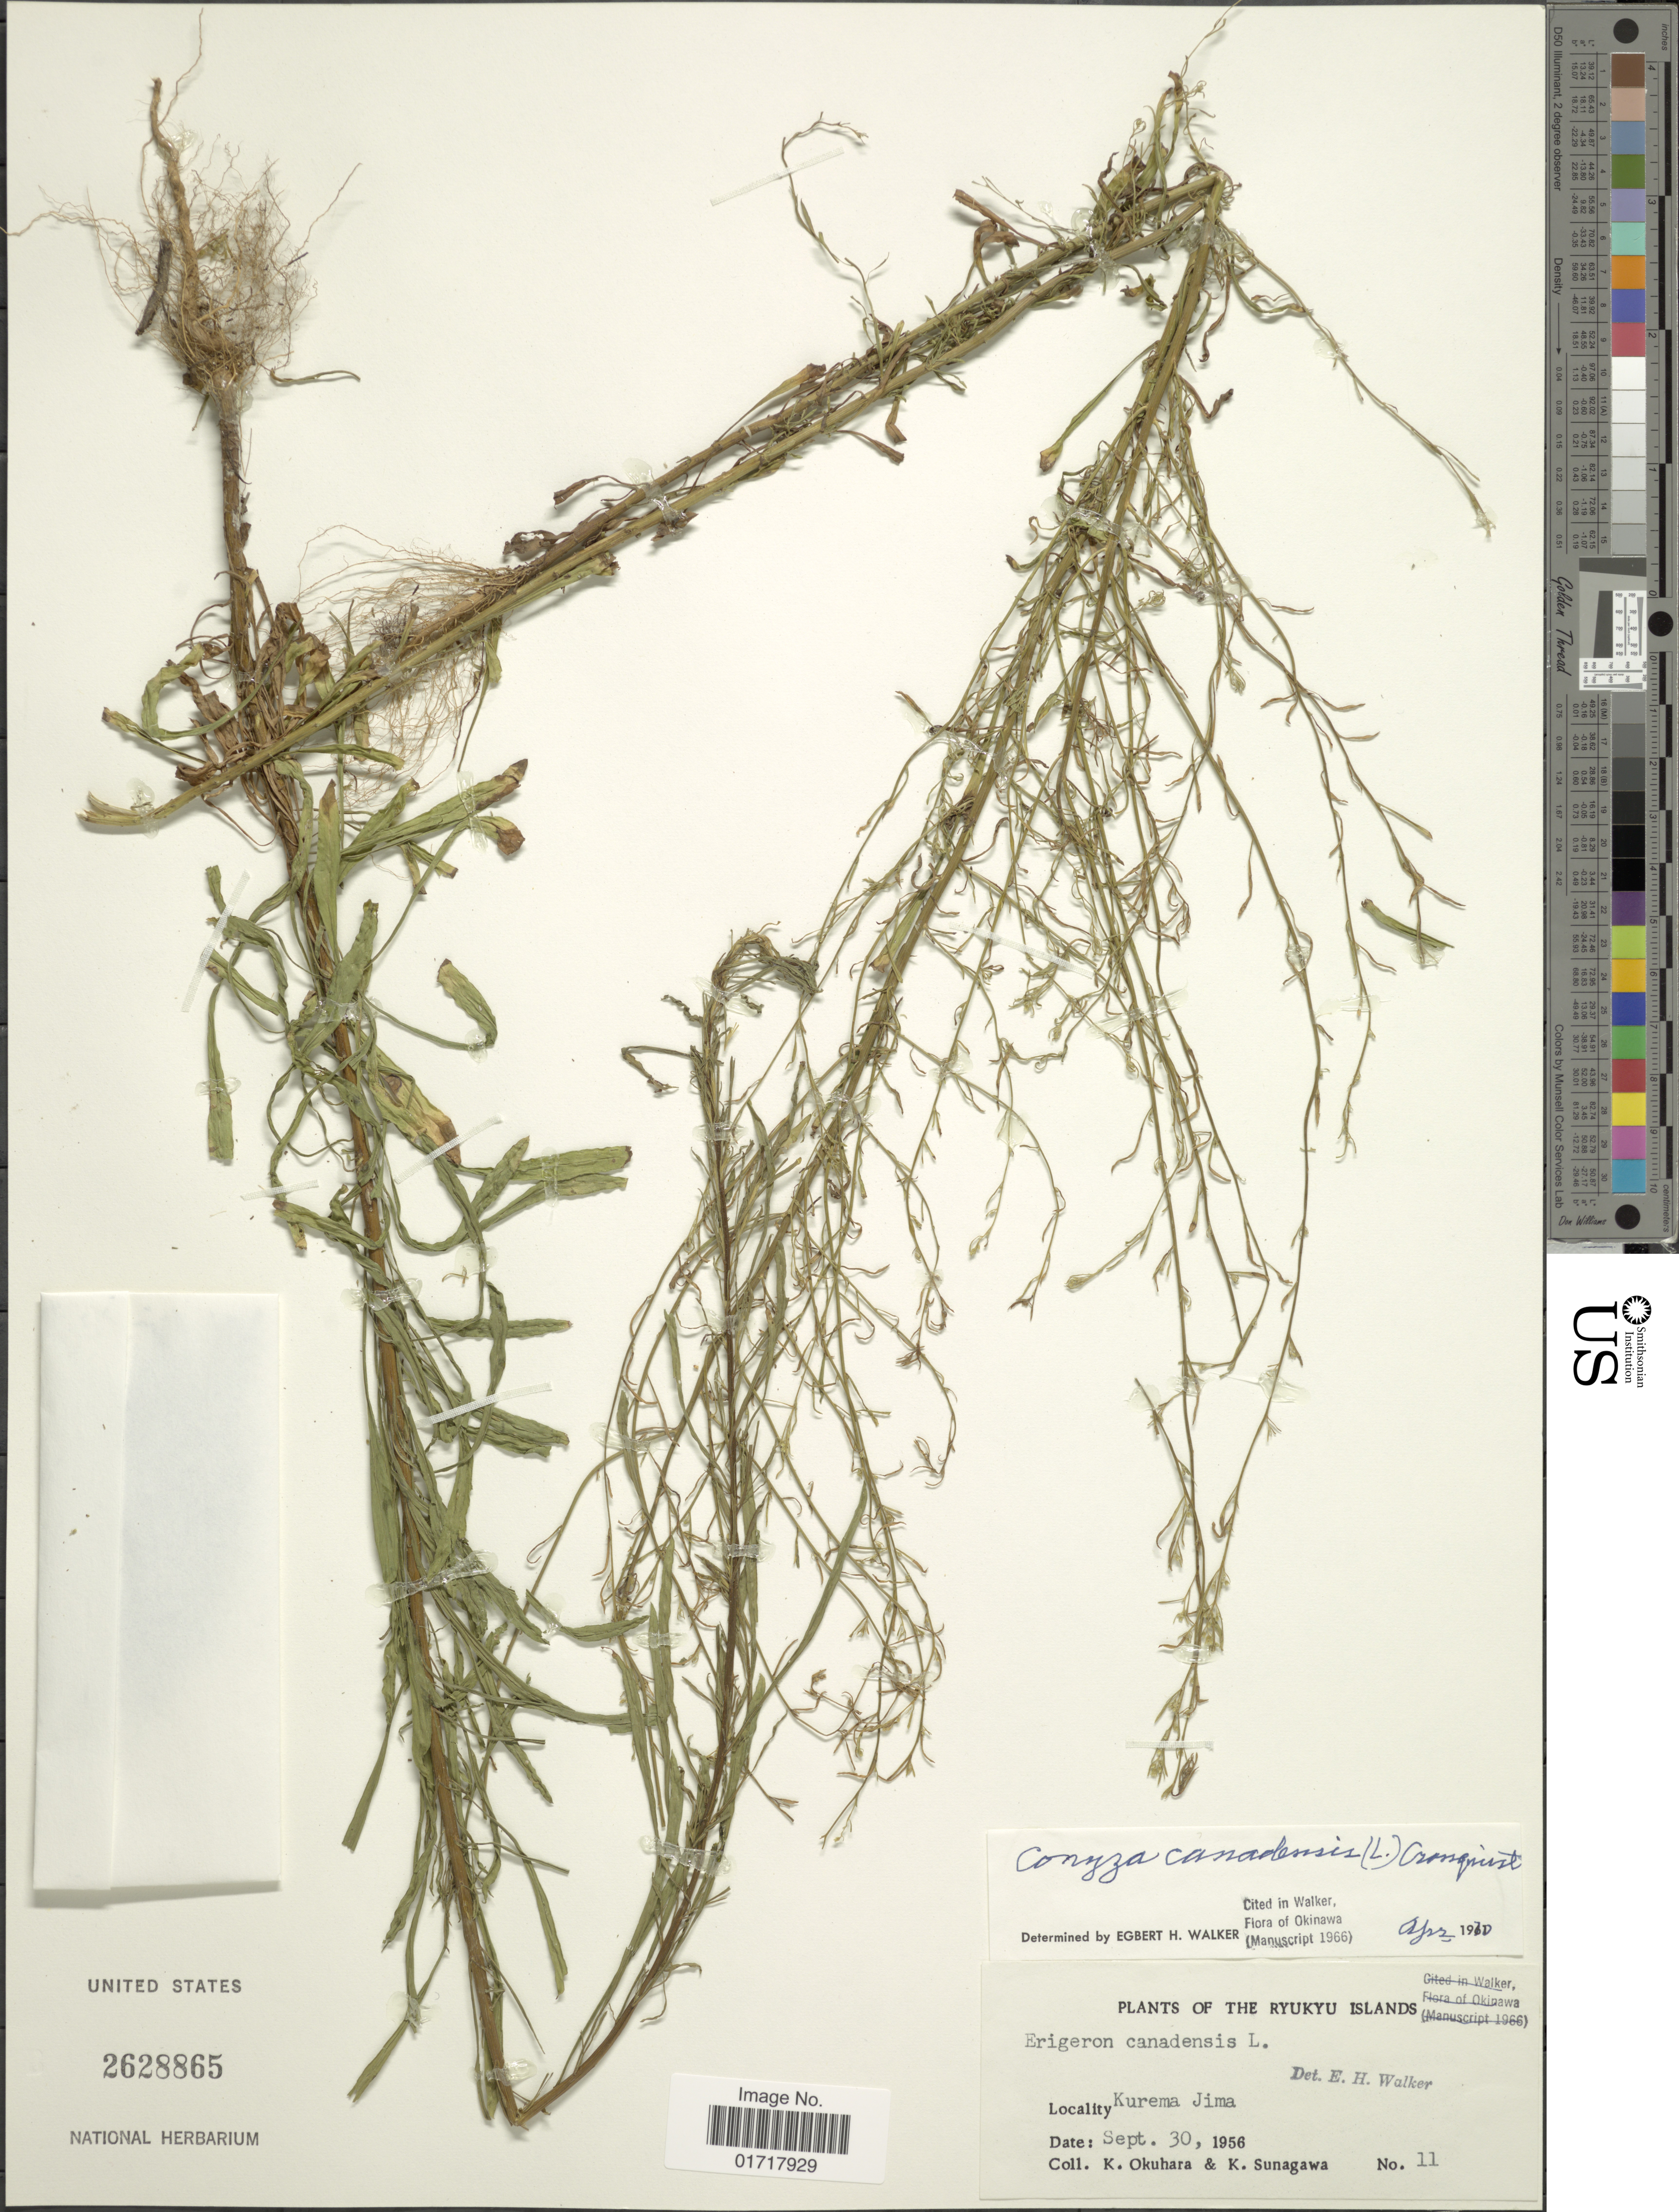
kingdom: Plantae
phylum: Tracheophyta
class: Magnoliopsida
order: Asterales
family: Asteraceae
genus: Conyza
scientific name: Conyza canadensis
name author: (L.) Cronq.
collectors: K. Okuhara & K. Sunagawa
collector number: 11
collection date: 1956-09-30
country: Japan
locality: Ryukyu Islands, Kurema Jima.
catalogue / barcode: US 2628865